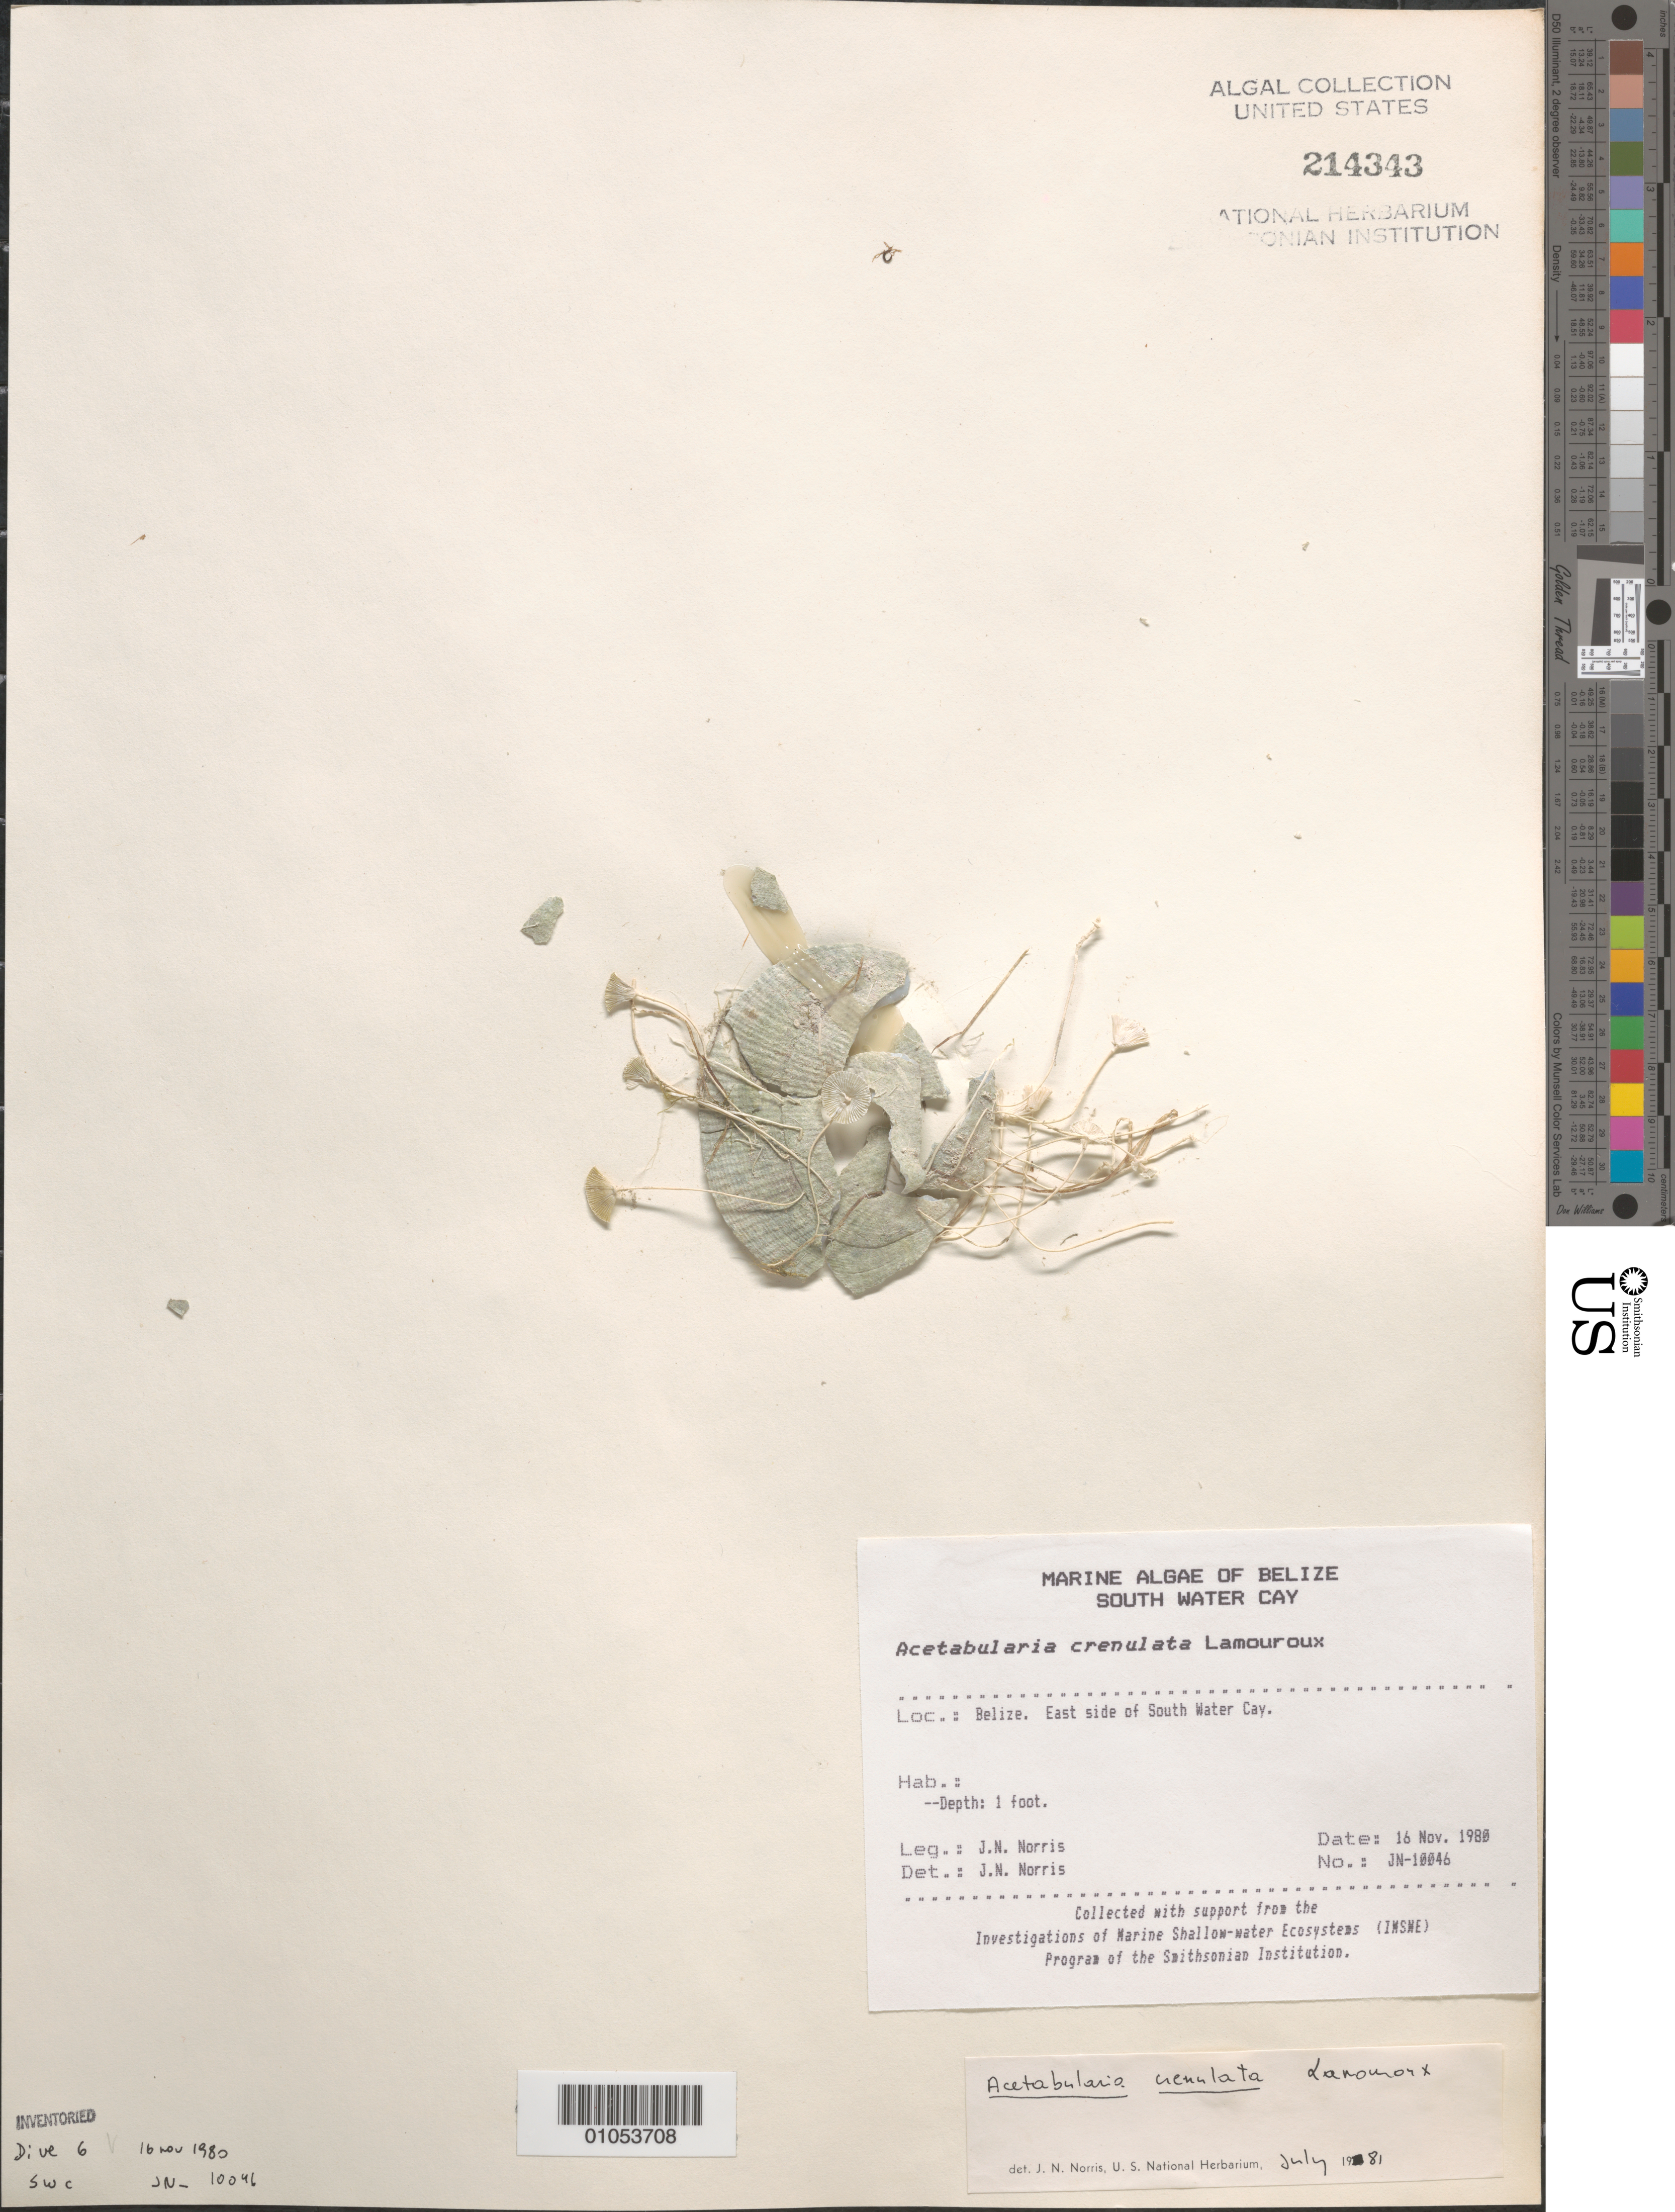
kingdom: Plantae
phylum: Chlorophyta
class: Ulvophyceae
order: Dasycladales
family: Polyphysaceae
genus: Acetabularia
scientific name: Acetabularia acetabulum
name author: J.V.Lamouroux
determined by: Norris, James N.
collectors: J. N. Norris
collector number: JN-10046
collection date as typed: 16 Nov 1980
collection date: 1980-11-16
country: Belize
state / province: Stann Creek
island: South Water Cay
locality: East side of South Water Cay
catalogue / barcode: US 214343